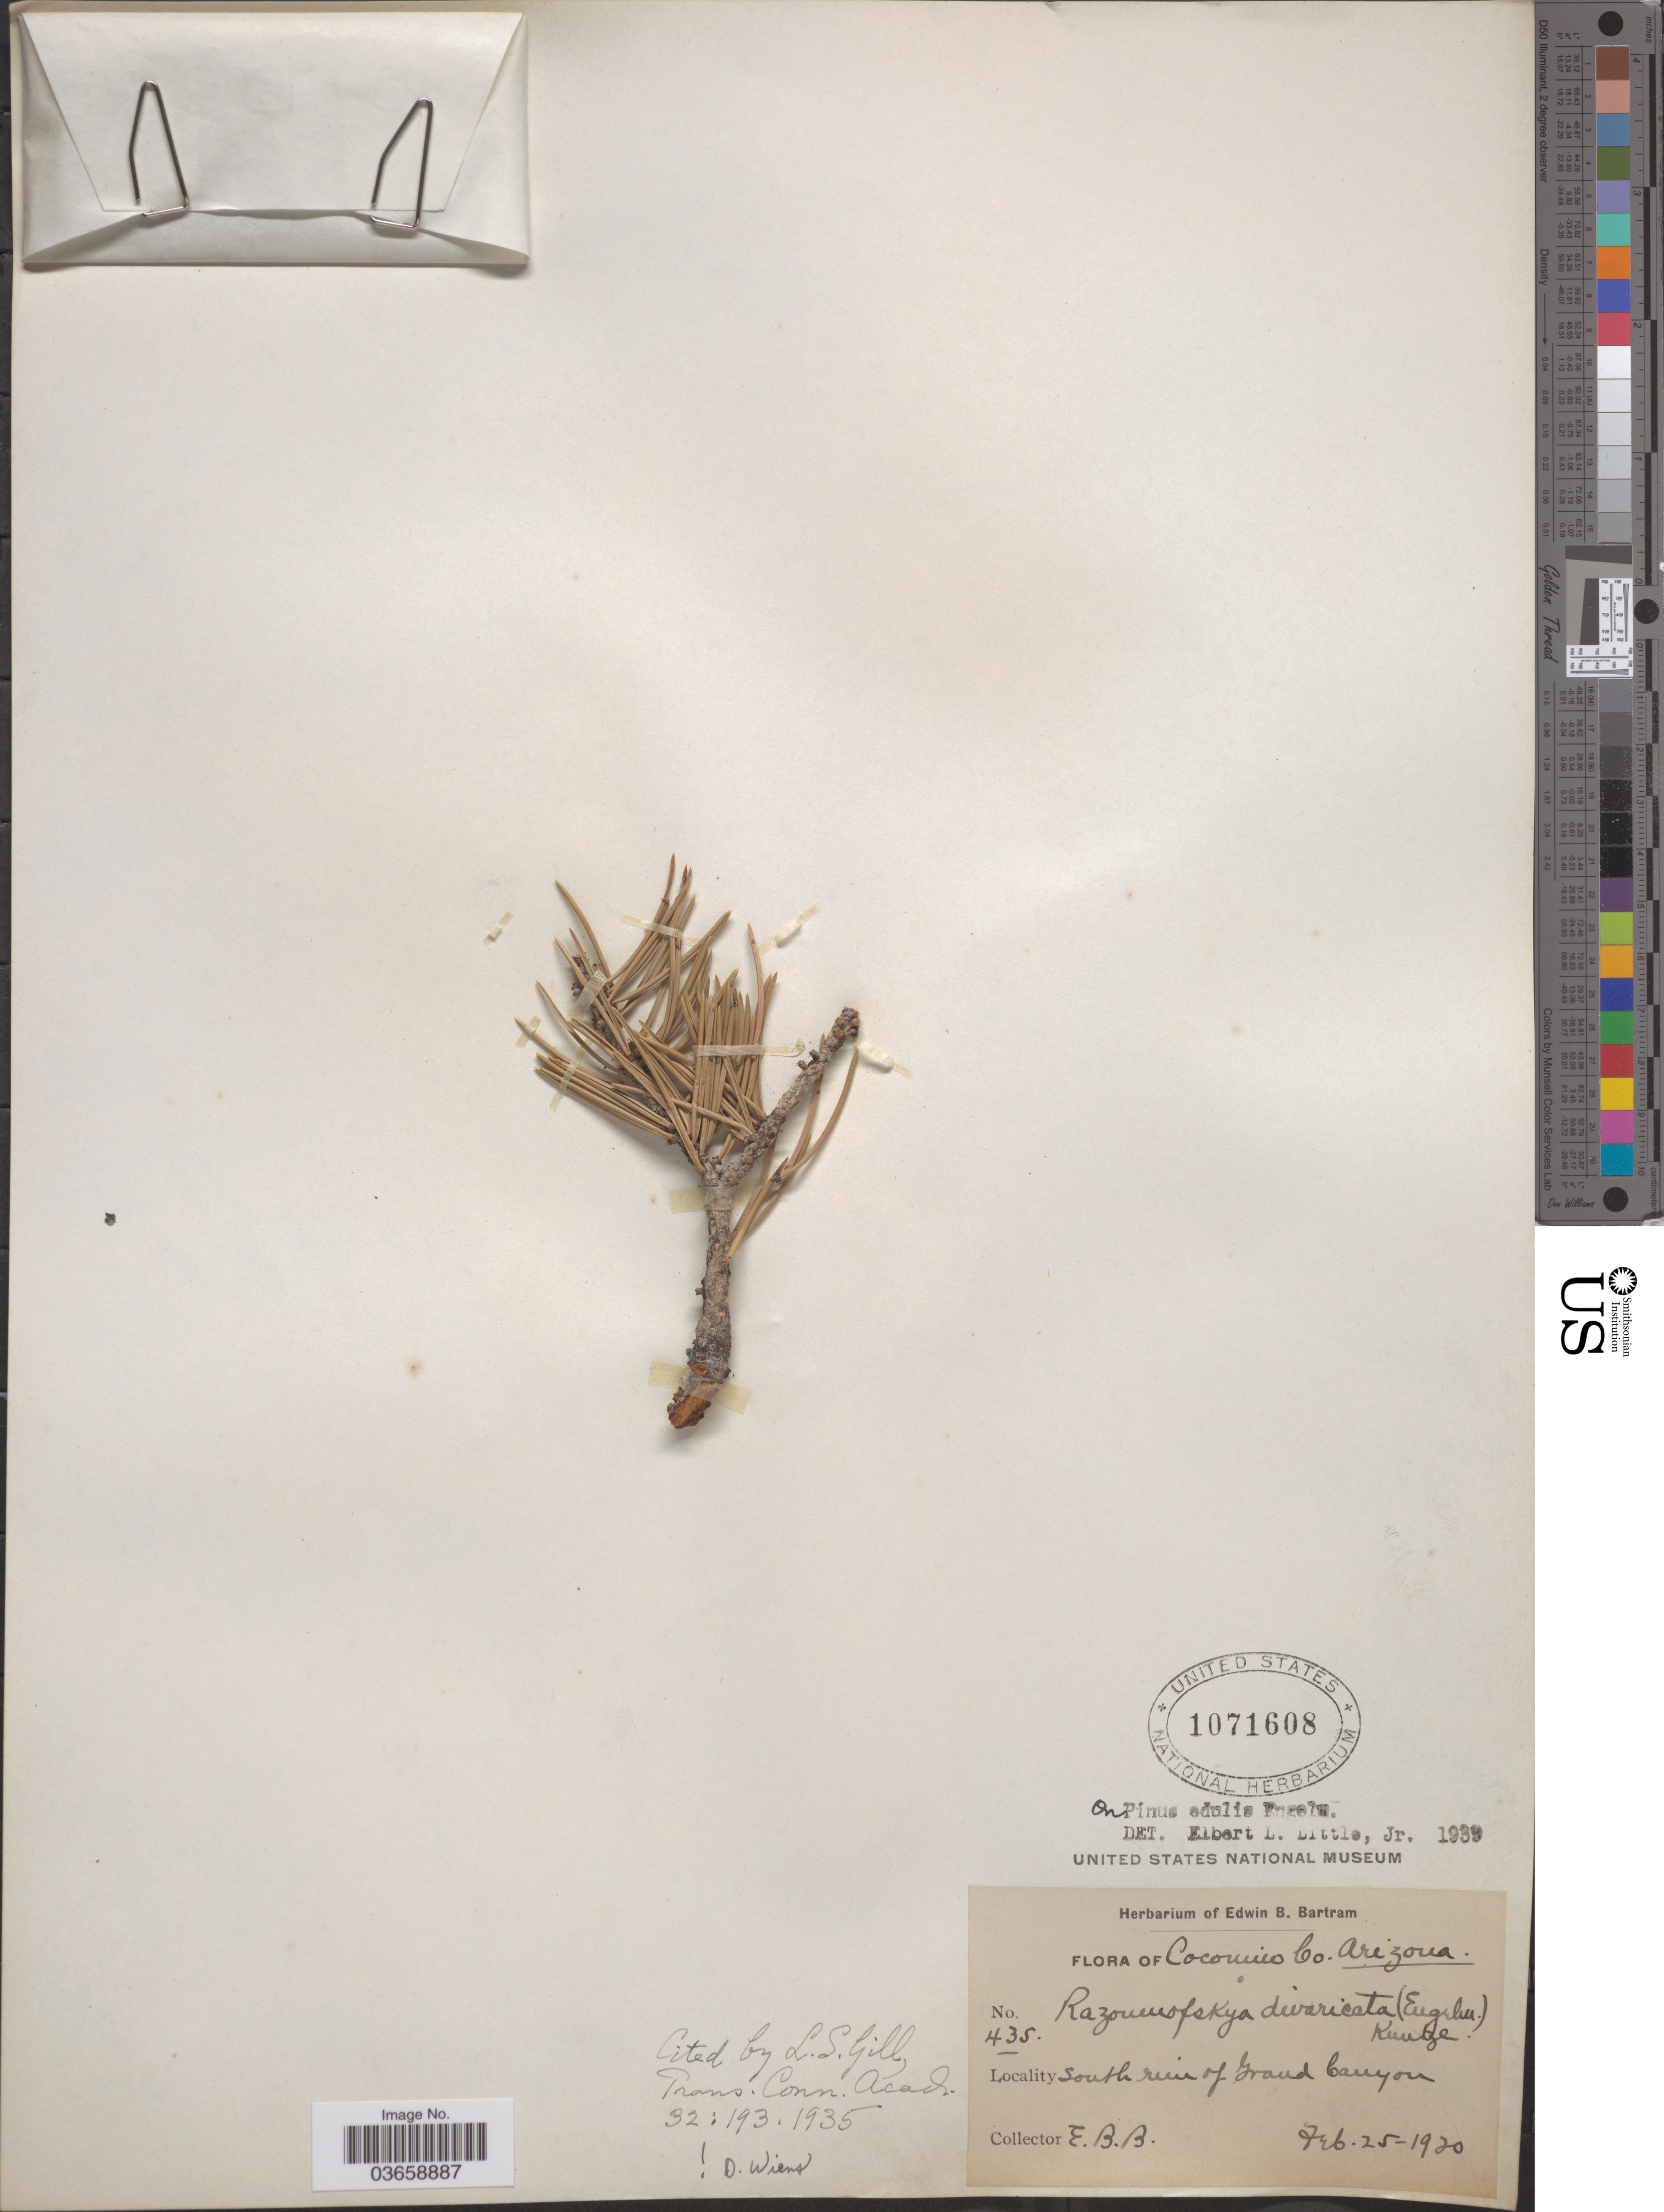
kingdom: Plantae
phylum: Tracheophyta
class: Magnoliopsida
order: Santalales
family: Viscaceae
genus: Arceuthobium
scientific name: Arceuthobium campylopodum f. divaricatum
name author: (Engelm.) L.S. Gill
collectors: E. B. Bartram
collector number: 435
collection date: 1920-02-25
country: United States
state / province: Arizona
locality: Coconino Co,. South river of Grand Canyon.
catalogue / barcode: US 1071608